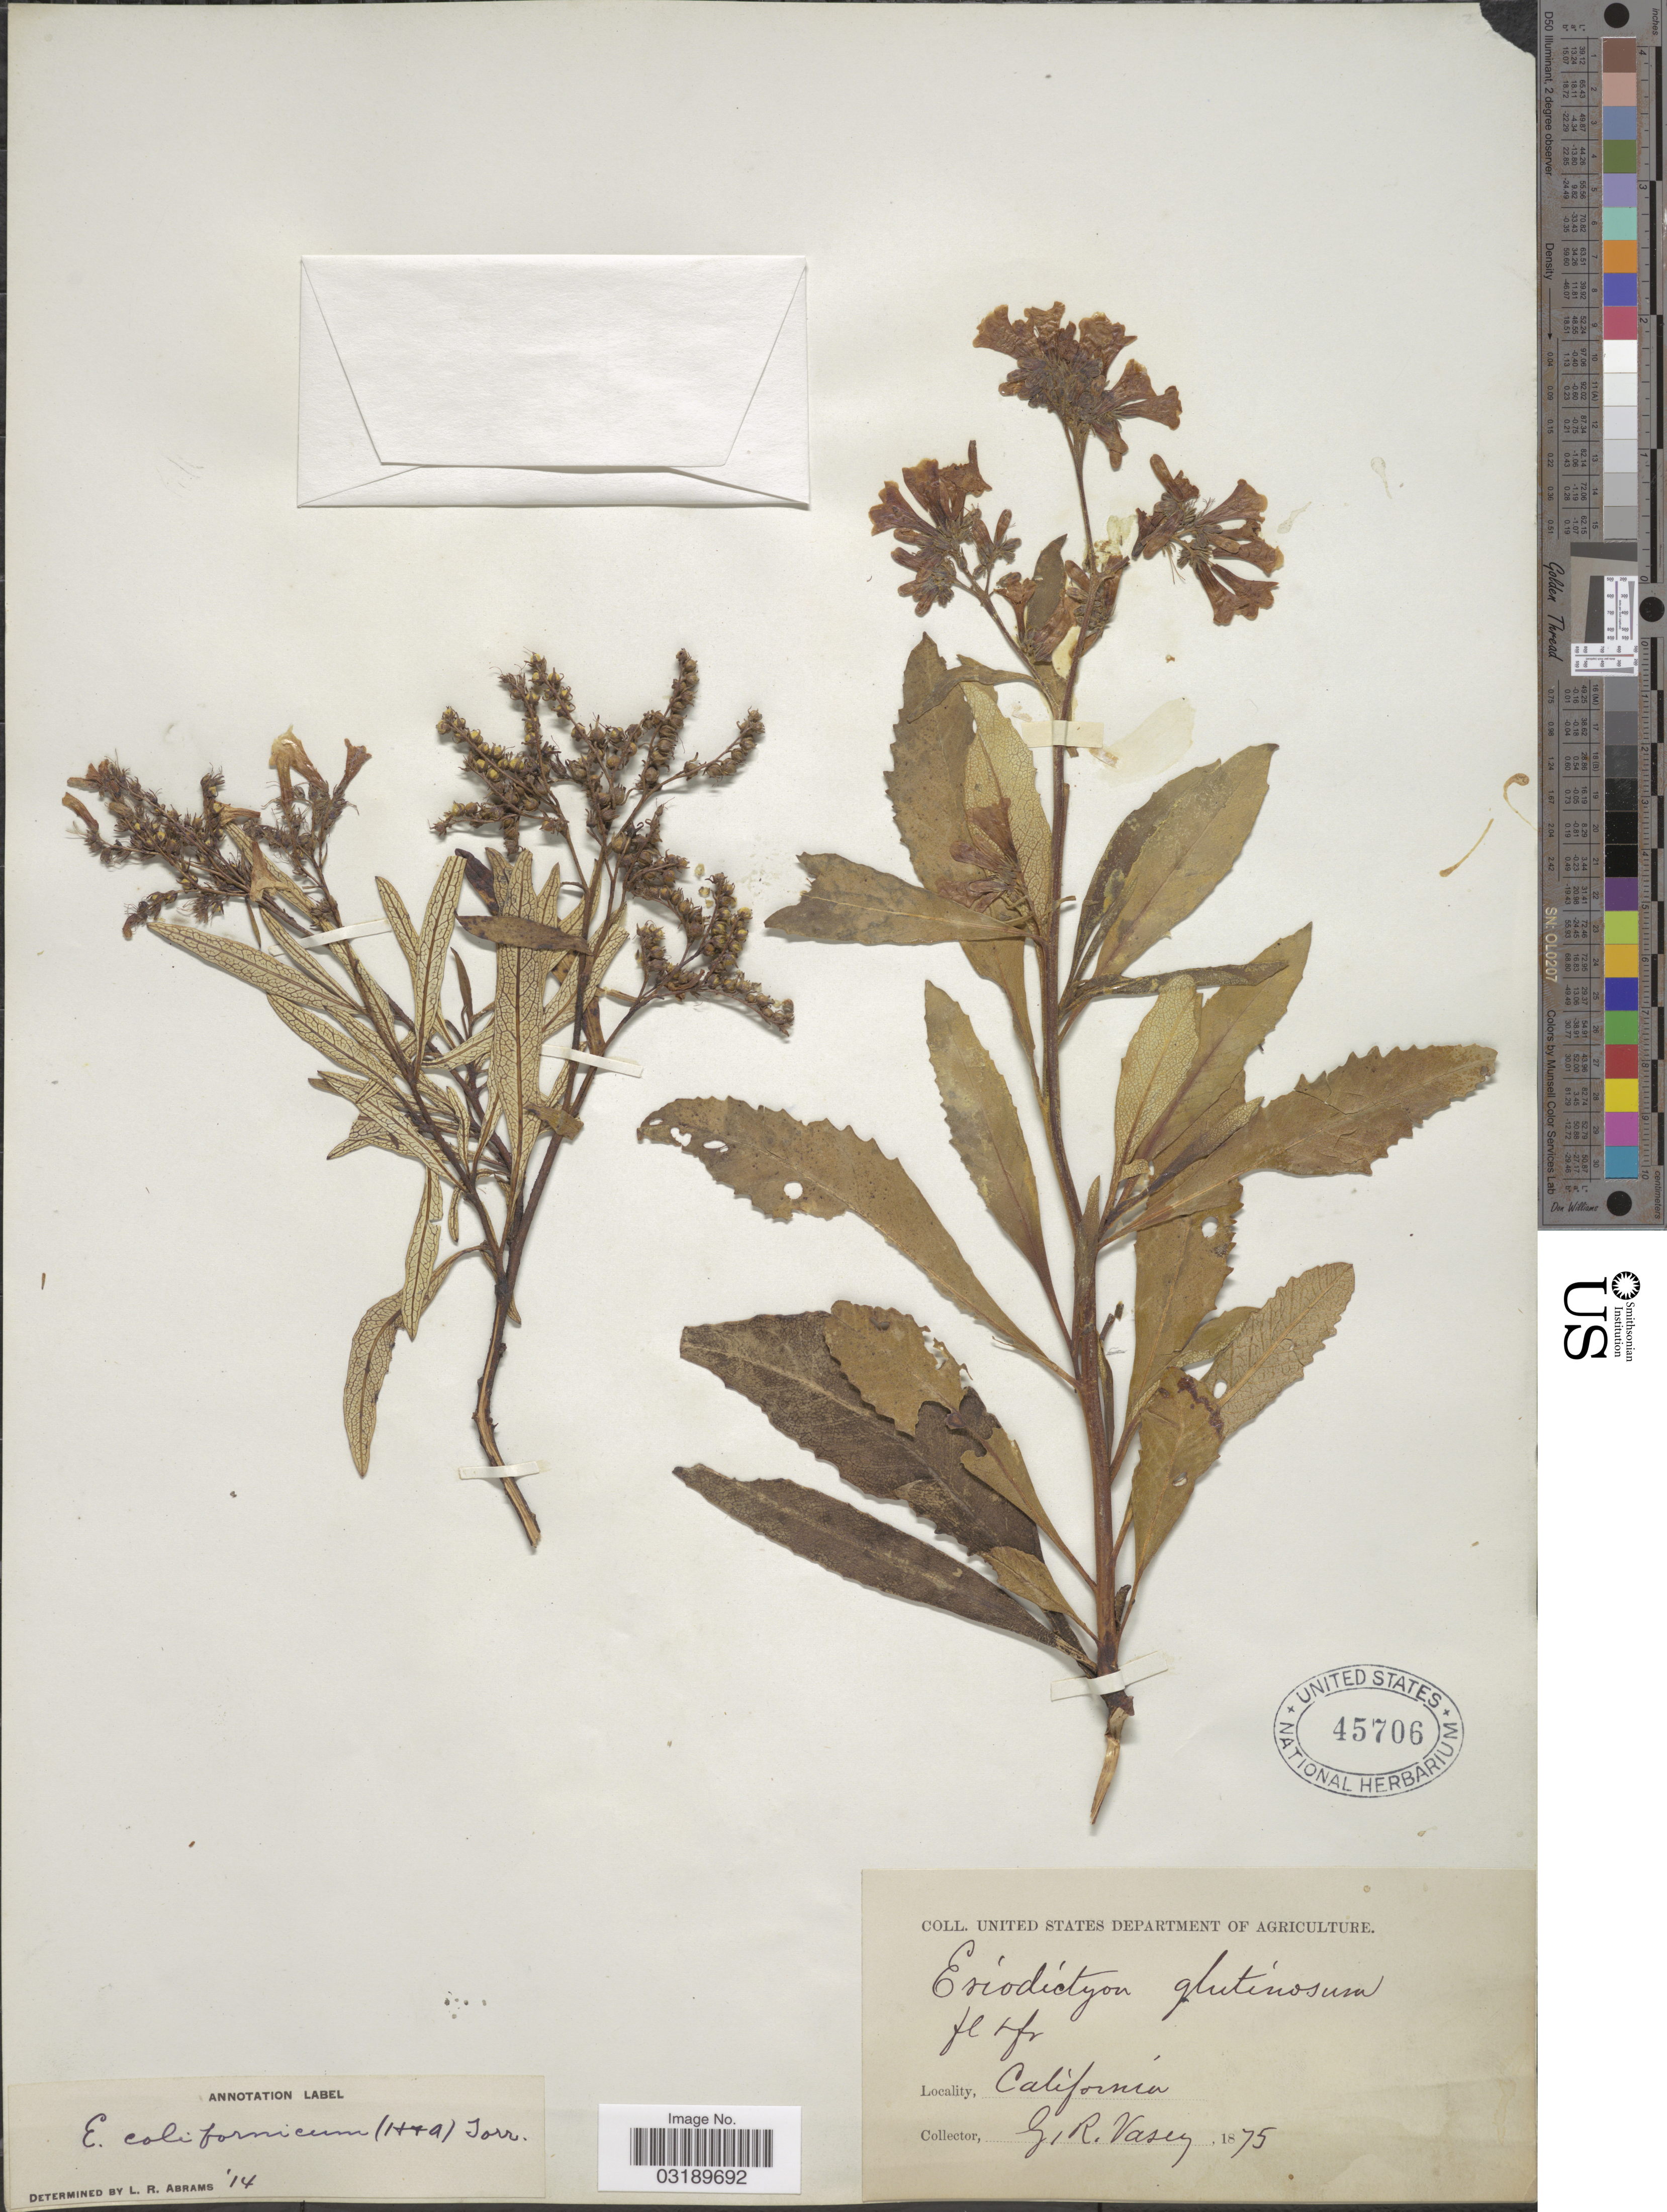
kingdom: Plantae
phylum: Tracheophyta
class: Magnoliopsida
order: Boraginales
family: Namaceae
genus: Eriodictyon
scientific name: Eriodictyon californicum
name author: (Hook. & Arn.) Torr.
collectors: G. R. Vasey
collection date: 1875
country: United States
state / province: California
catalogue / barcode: US 45706